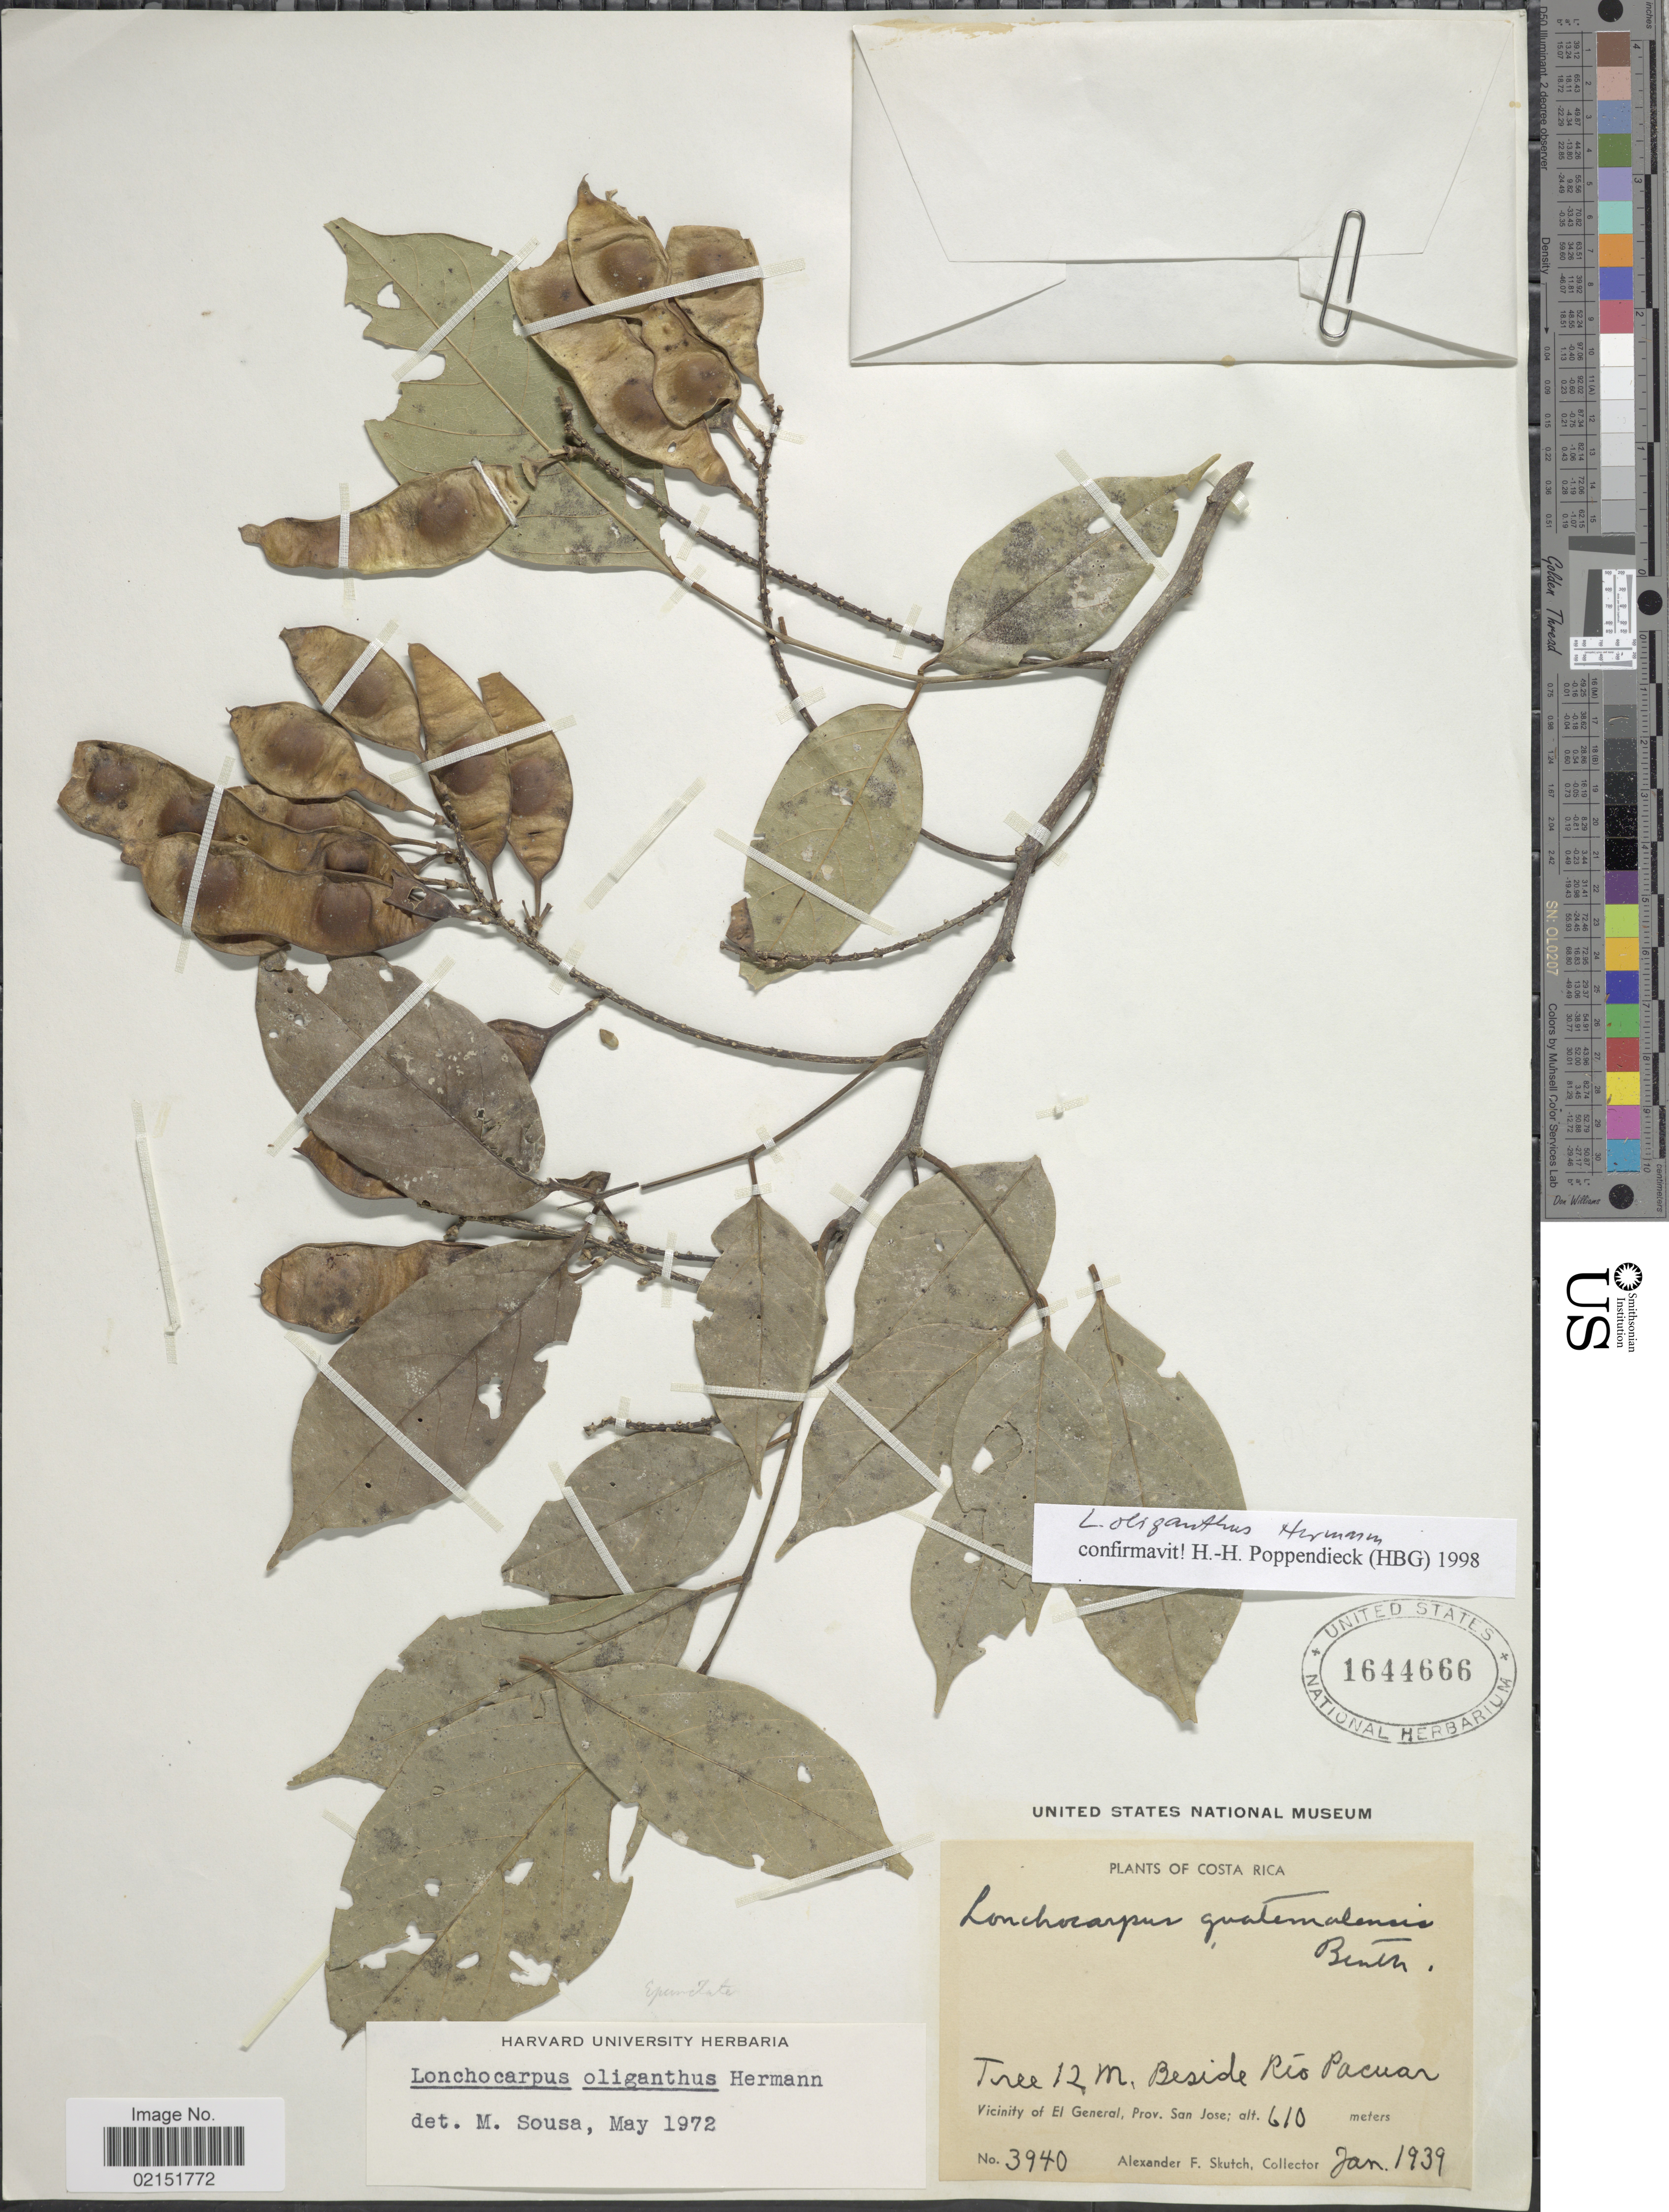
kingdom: Plantae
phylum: Tracheophyta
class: Magnoliopsida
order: Fabales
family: Fabaceae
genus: Lonchocarpus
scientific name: Lonchocarpus oliganthus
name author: F.J. Herm.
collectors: A. F. Skutch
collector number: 3940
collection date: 1939-01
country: Costa Rica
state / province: San José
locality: Beside Rio Pacuar, Vicintity of El General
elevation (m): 610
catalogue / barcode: US 1644666